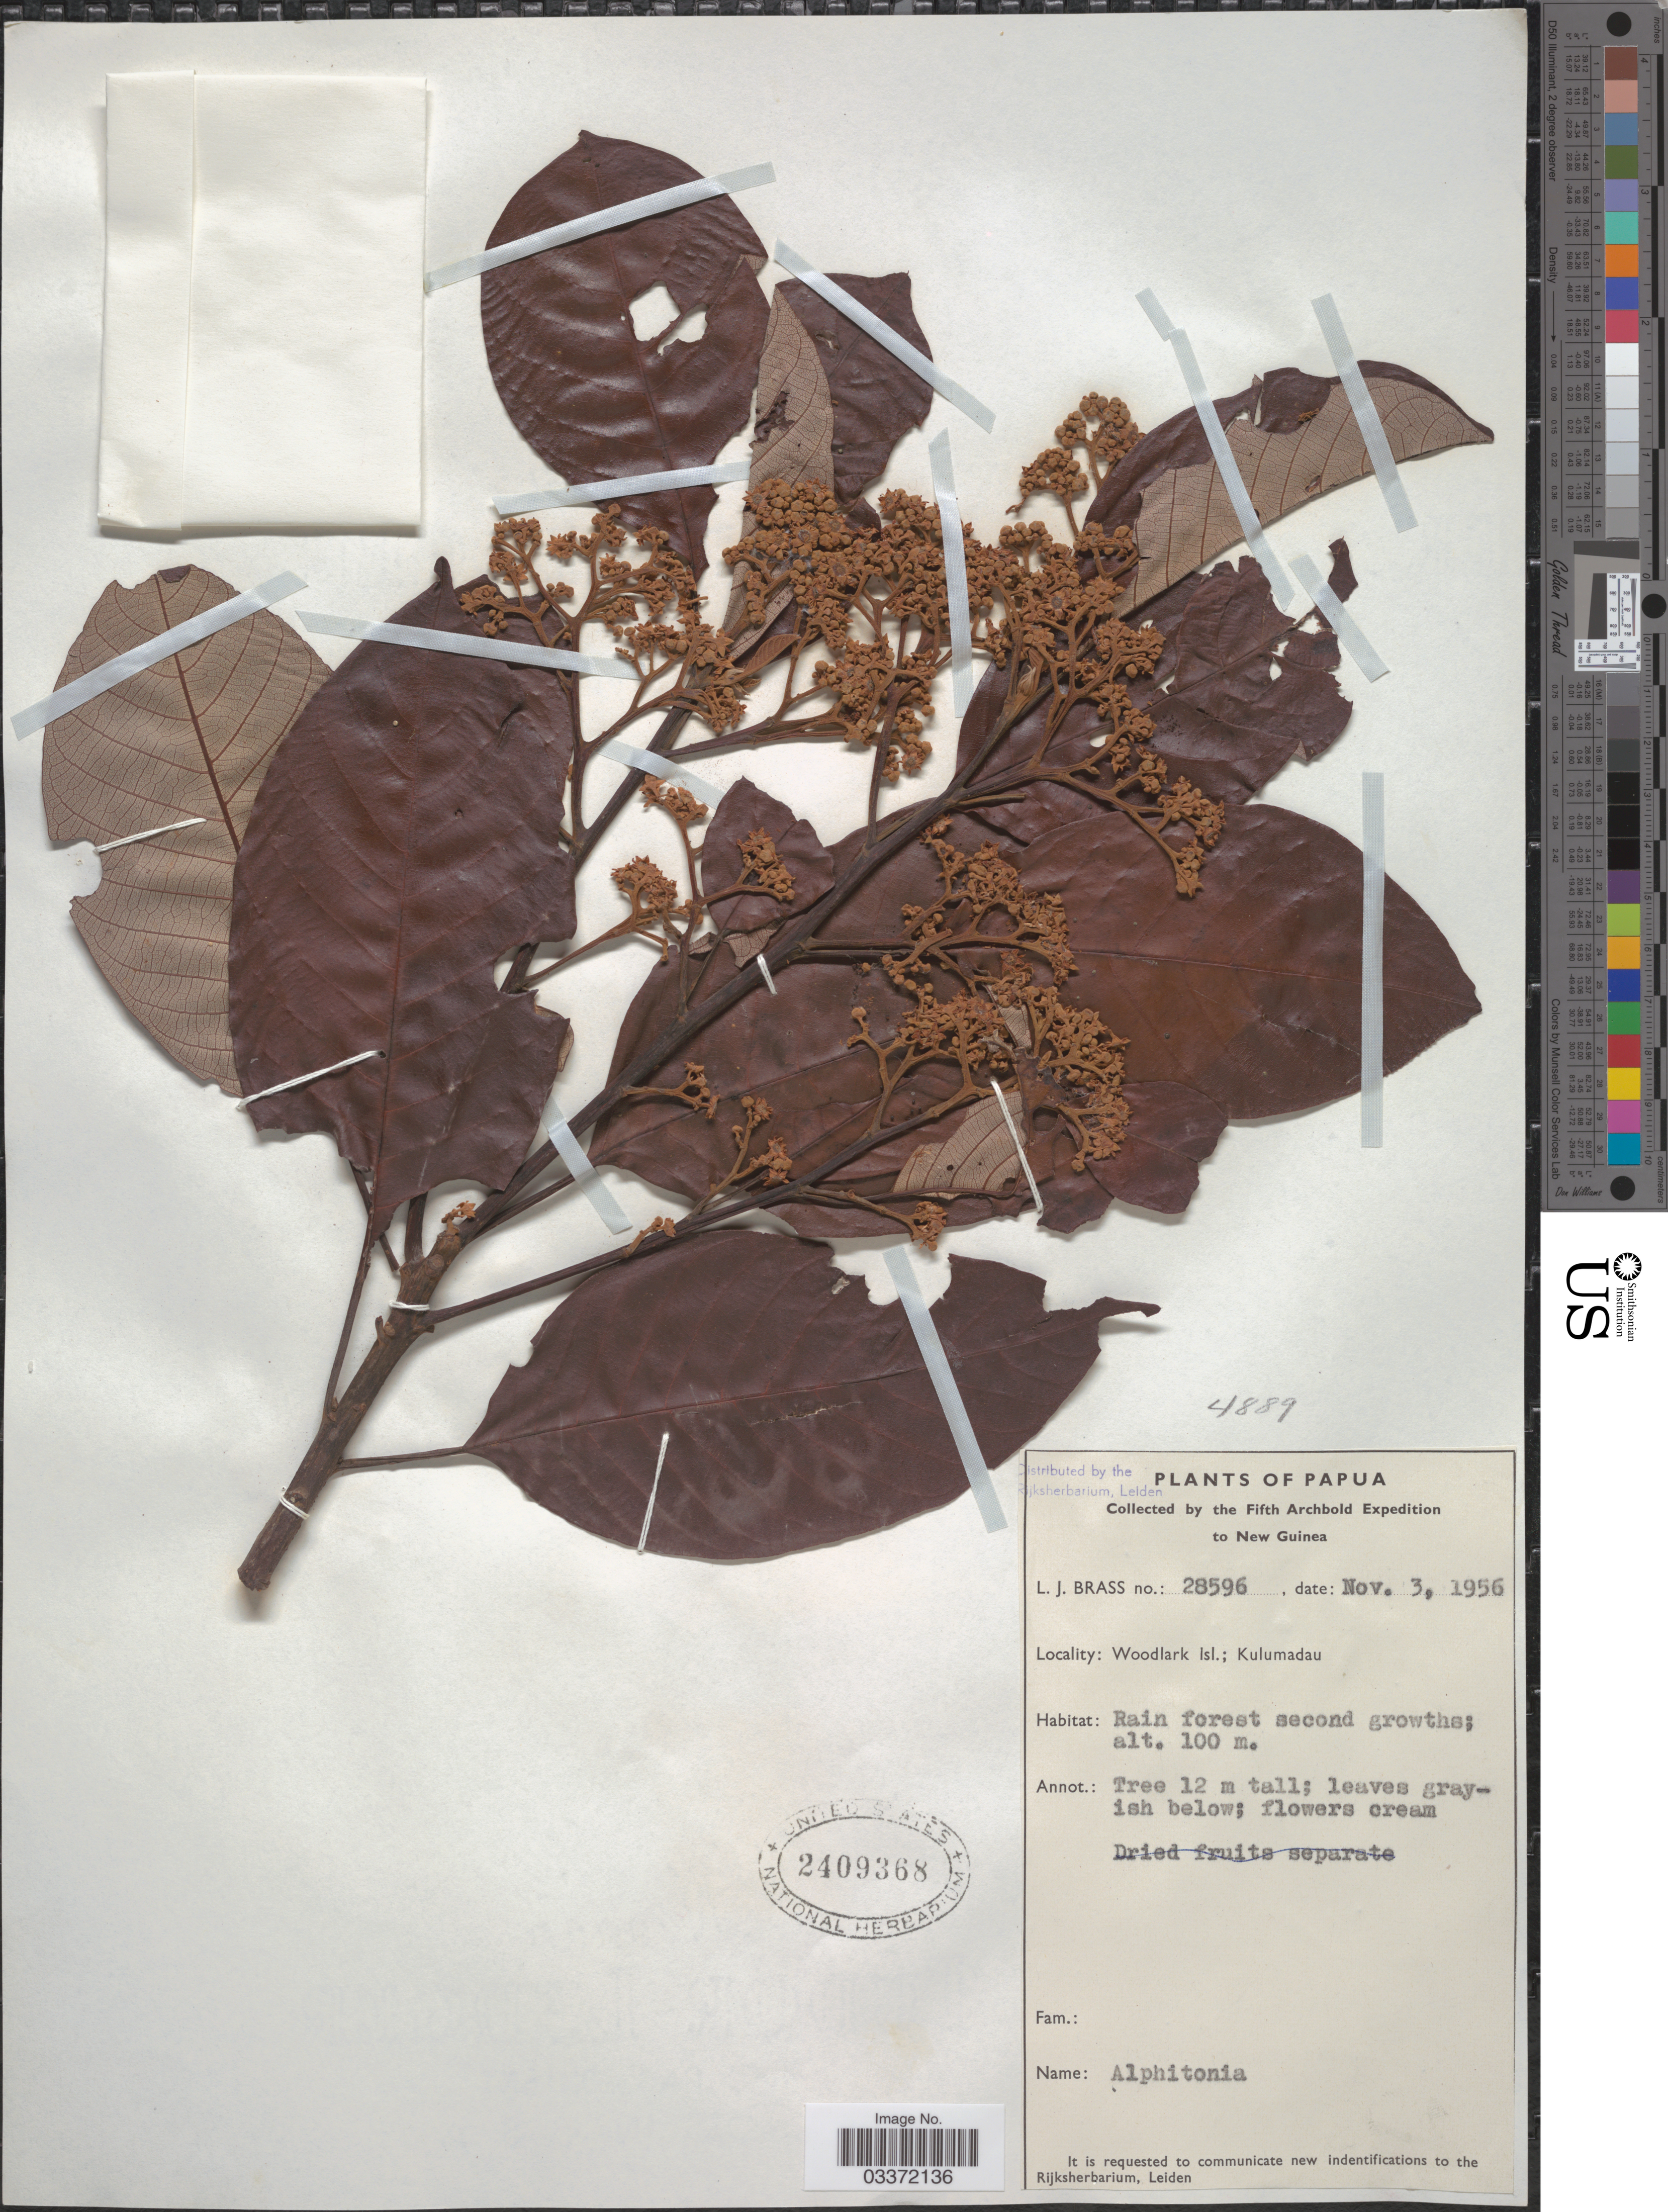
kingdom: Plantae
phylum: Tracheophyta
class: Magnoliopsida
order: Rosales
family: Rhamnaceae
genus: Alphitonia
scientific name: Alphitonia sp.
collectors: L. J. Brass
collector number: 28596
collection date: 1956-11-03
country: Papua New Guinea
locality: Papua, New Guinea, Woodlark Is.; Kulumadau.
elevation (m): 100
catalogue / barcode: US 2409368